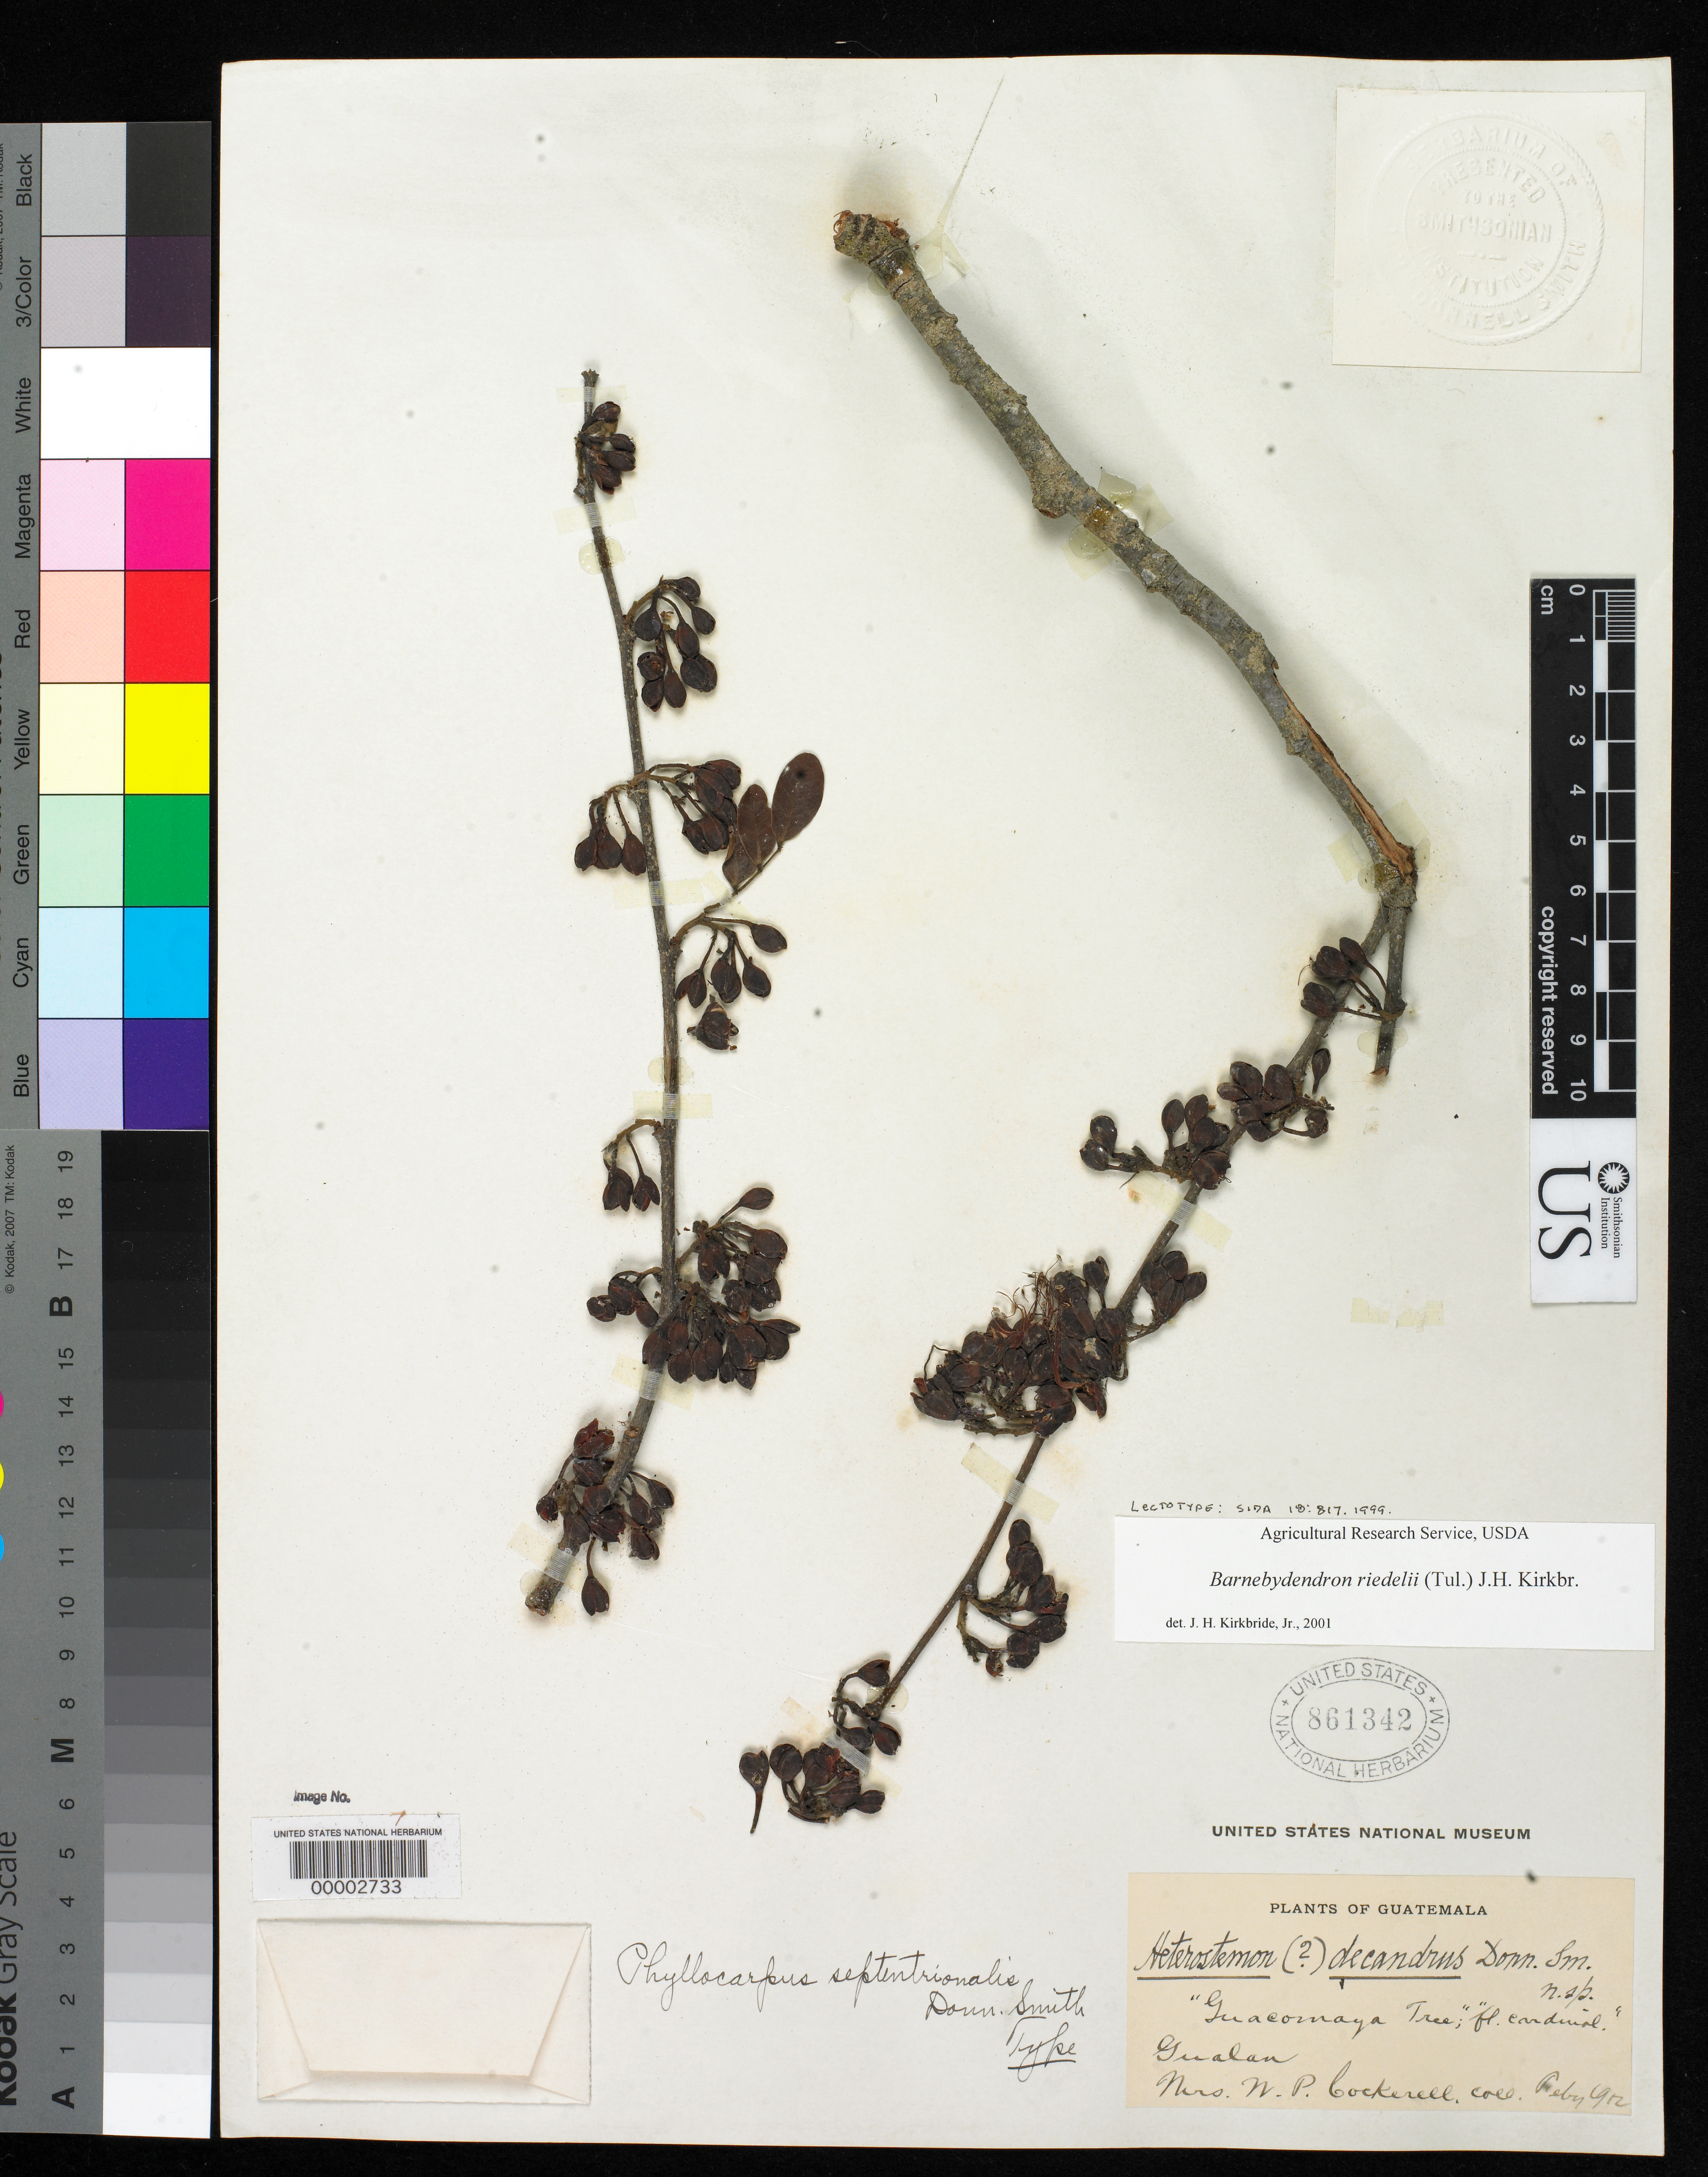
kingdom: Plantae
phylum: Tracheophyta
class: Magnoliopsida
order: Fabales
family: Fabaceae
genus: Phyllocarpus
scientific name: Phyllocarpus septentrionalis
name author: Donn. Sm.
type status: Lectotype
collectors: W. Cockerell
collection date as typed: Feb 1912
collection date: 1912-02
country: Guatemala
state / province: Zacapa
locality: Gualan.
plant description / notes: For typification discussion see Kirkbride 1999, Sida 18: 817.; Specimen ex John Donnell Smith herbarium. Annotated by Standley as "Type".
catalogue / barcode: US 861342